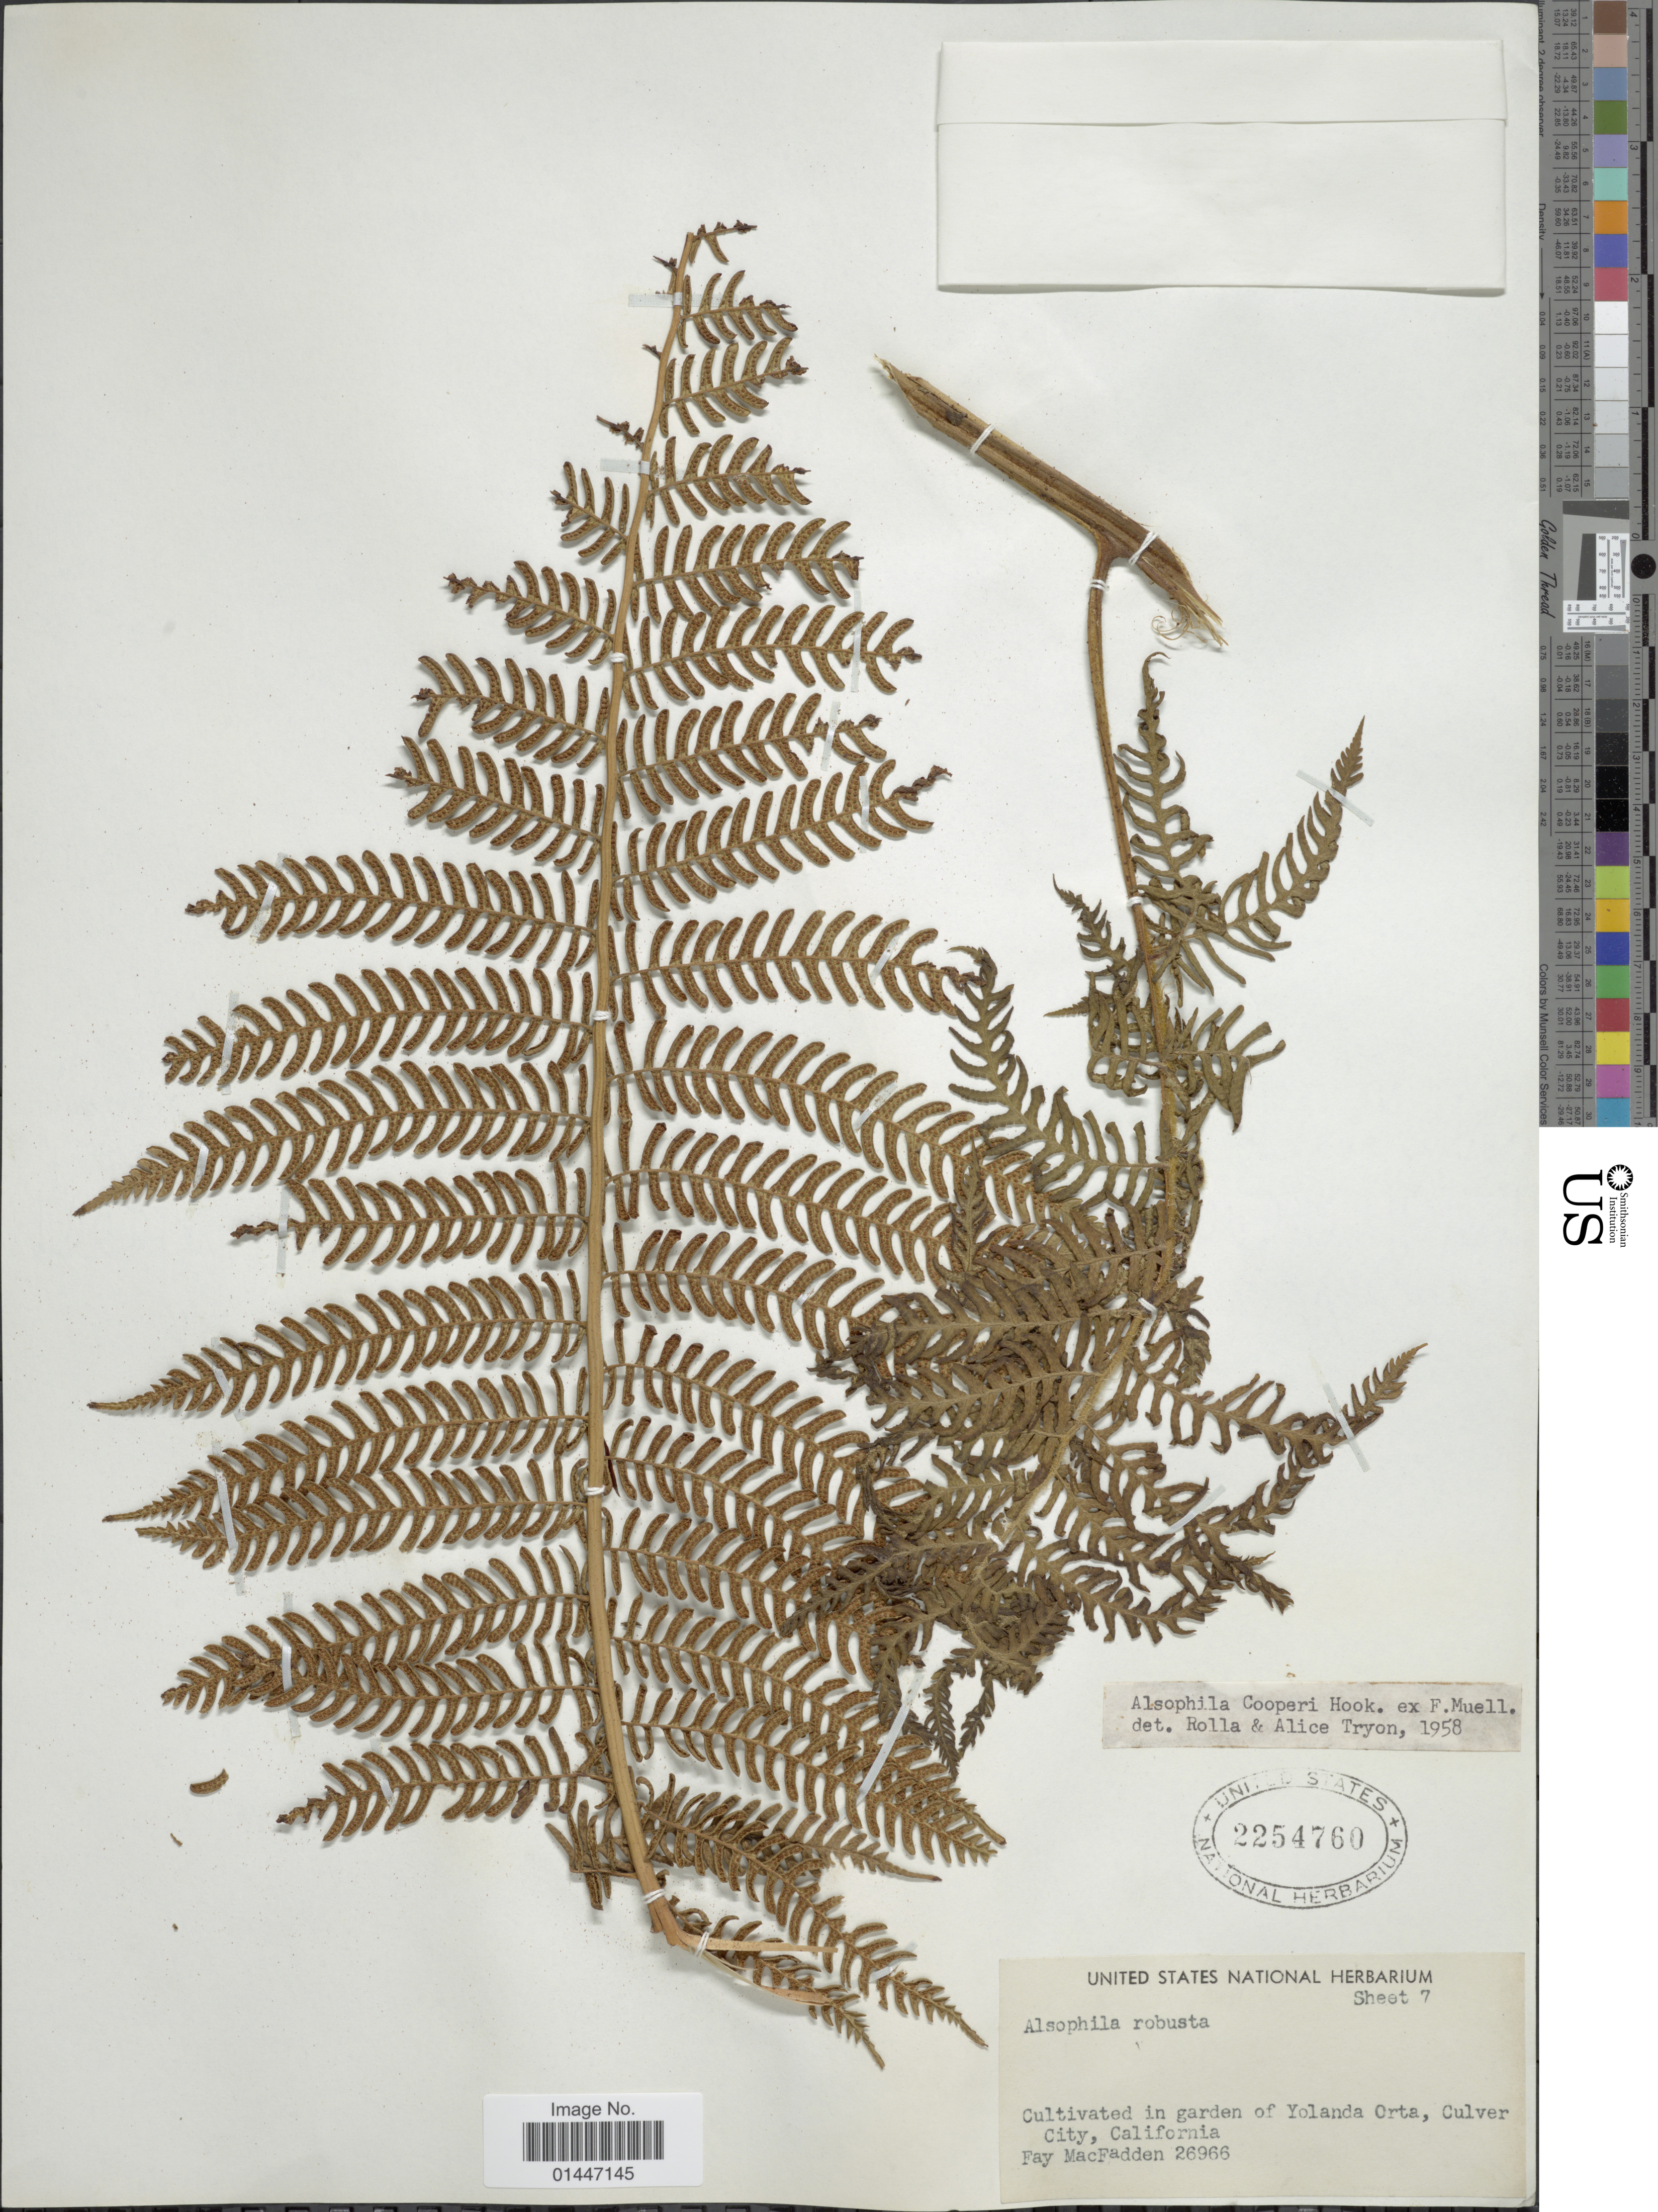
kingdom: Plantae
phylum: Tracheophyta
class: Polypodiopsida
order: Cyatheales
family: Cyatheaceae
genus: Sphaeropteris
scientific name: Sphaeropteris cooperi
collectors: F. MacFadden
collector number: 26966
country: United States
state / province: California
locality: In garden of yolanda Orta, Culver City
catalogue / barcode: US 2254760